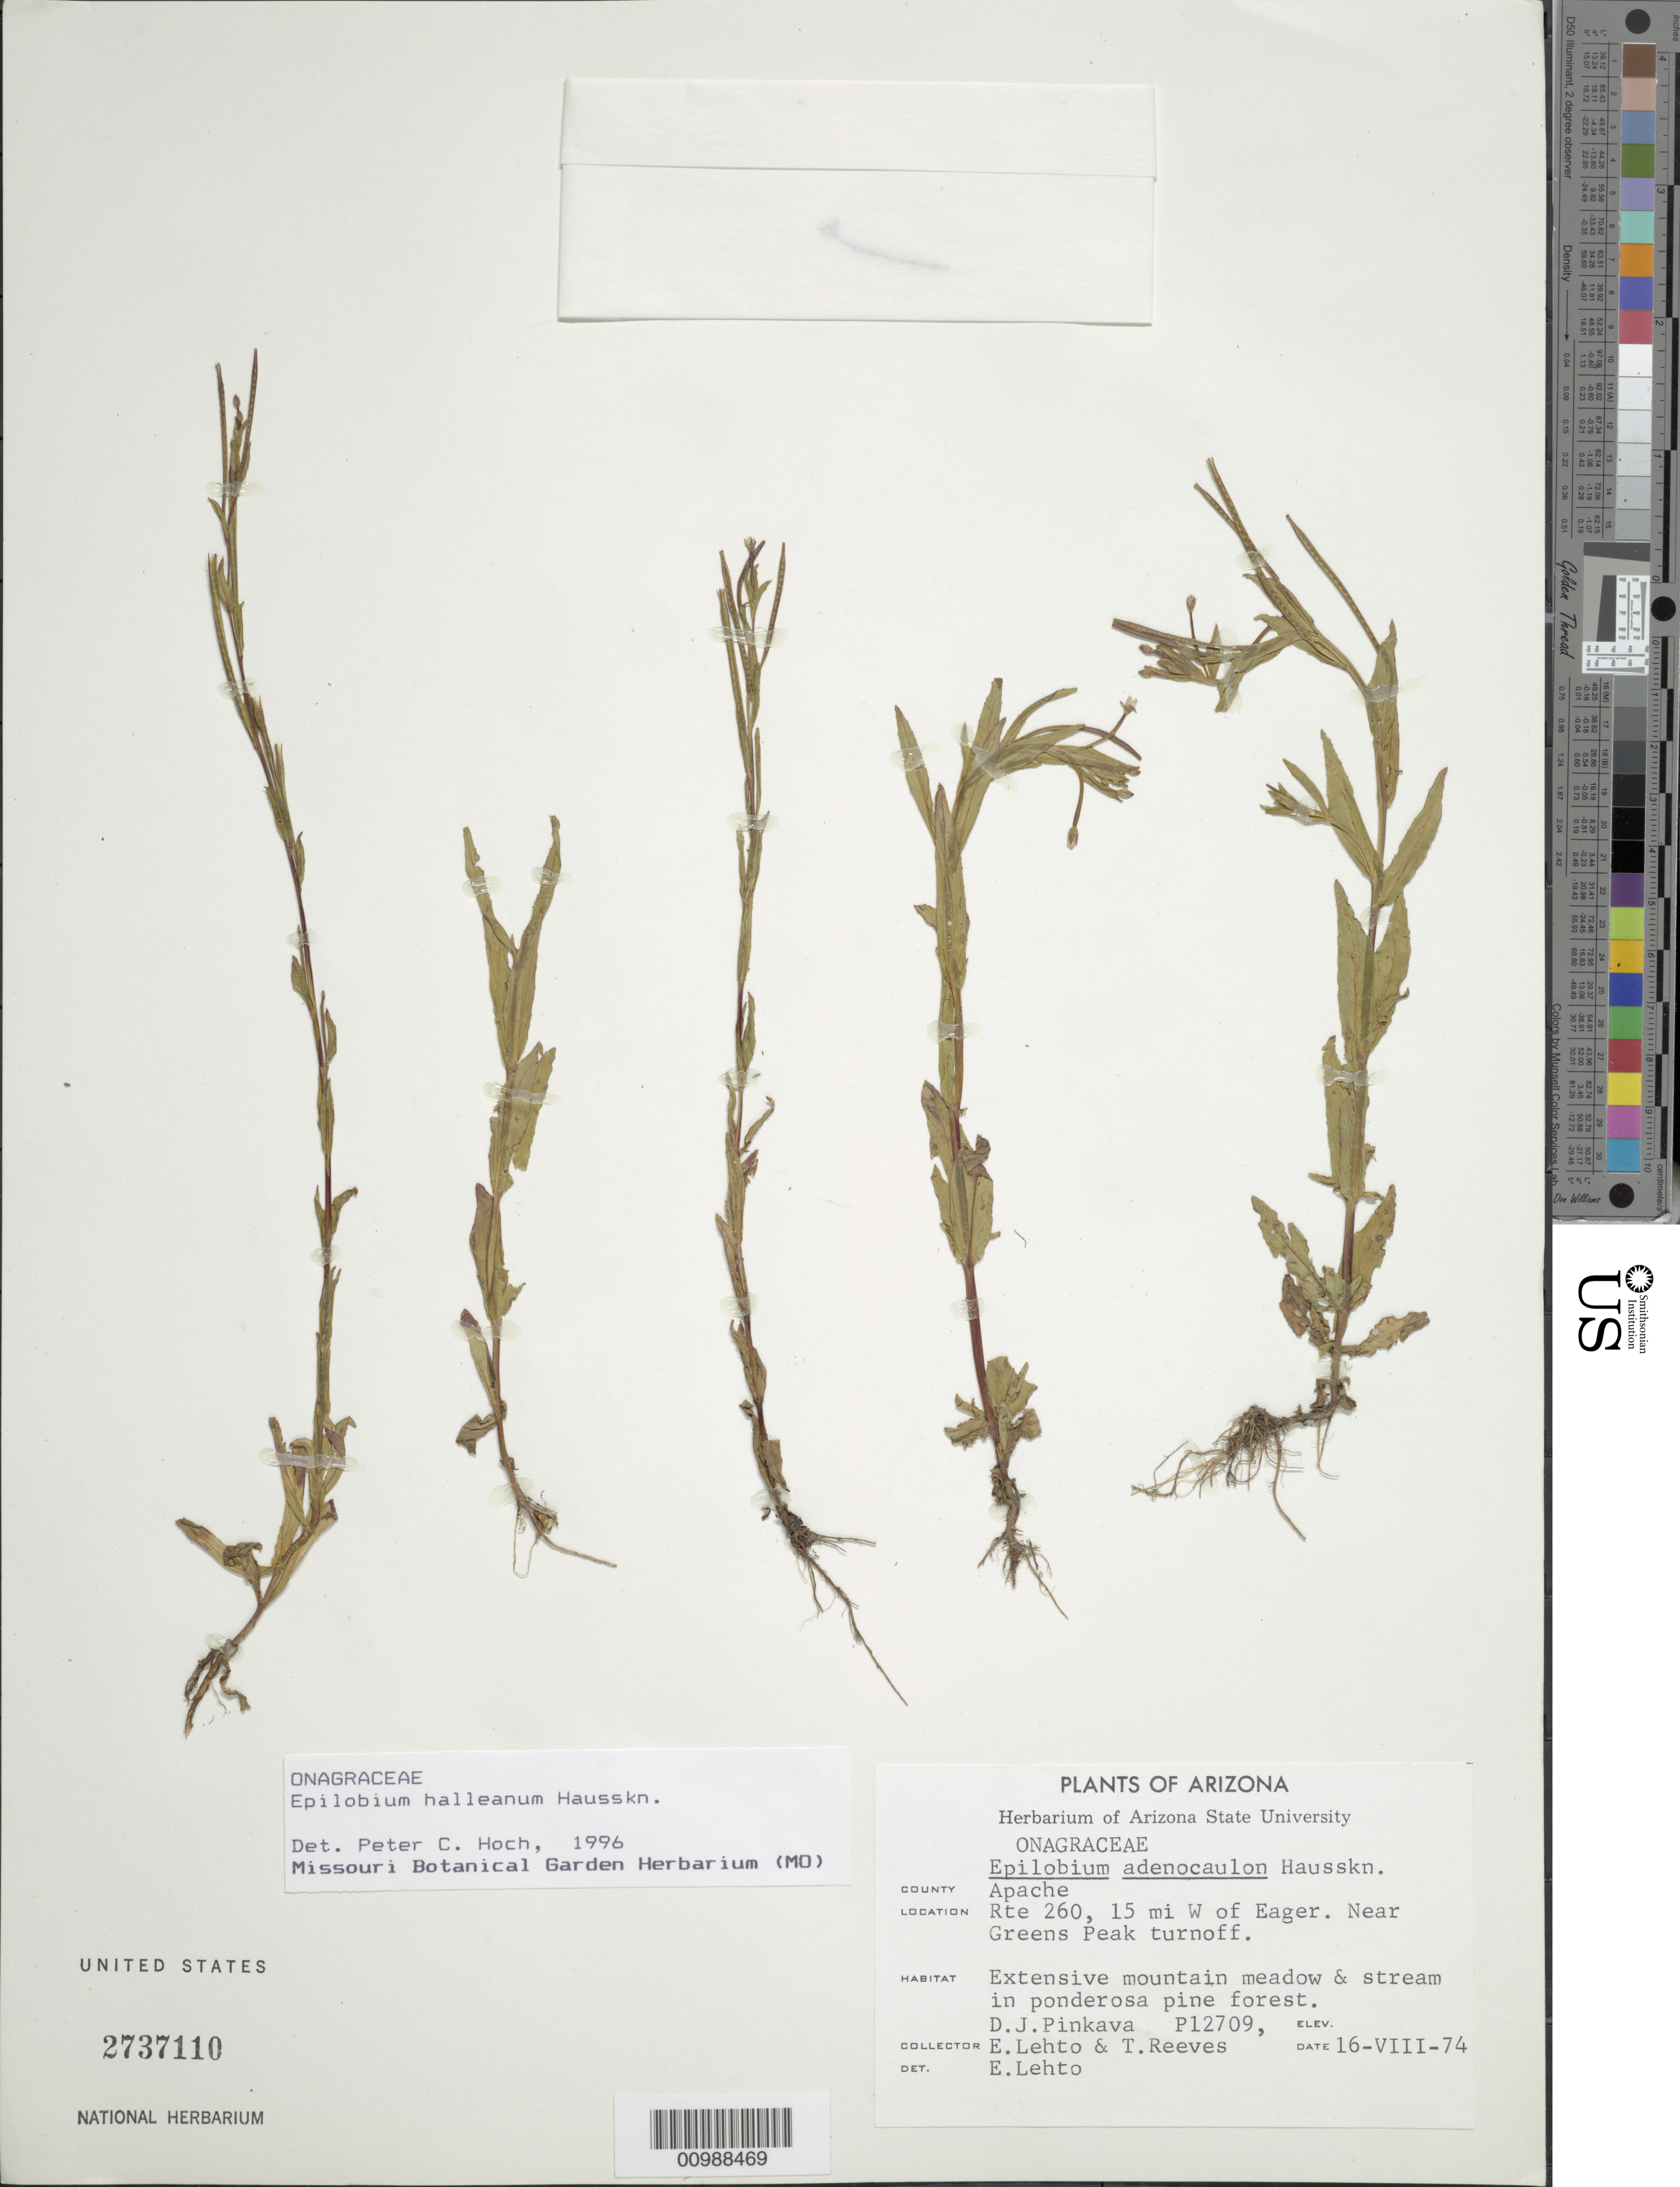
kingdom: Plantae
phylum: Tracheophyta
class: Magnoliopsida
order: Myrtales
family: Onagraceae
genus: Epilobium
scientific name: Epilobium hallianum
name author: Hausskn.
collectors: E. Lehto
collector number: P12709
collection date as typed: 16 Aug 1974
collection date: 1974-08-16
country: United States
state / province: Arizona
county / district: Apache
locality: Route 260, 15 miles W of Eager. Near Greens Peak turnoff. Extensive mountain meadow and stream in ponderosa pine forest.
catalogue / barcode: US 2737110